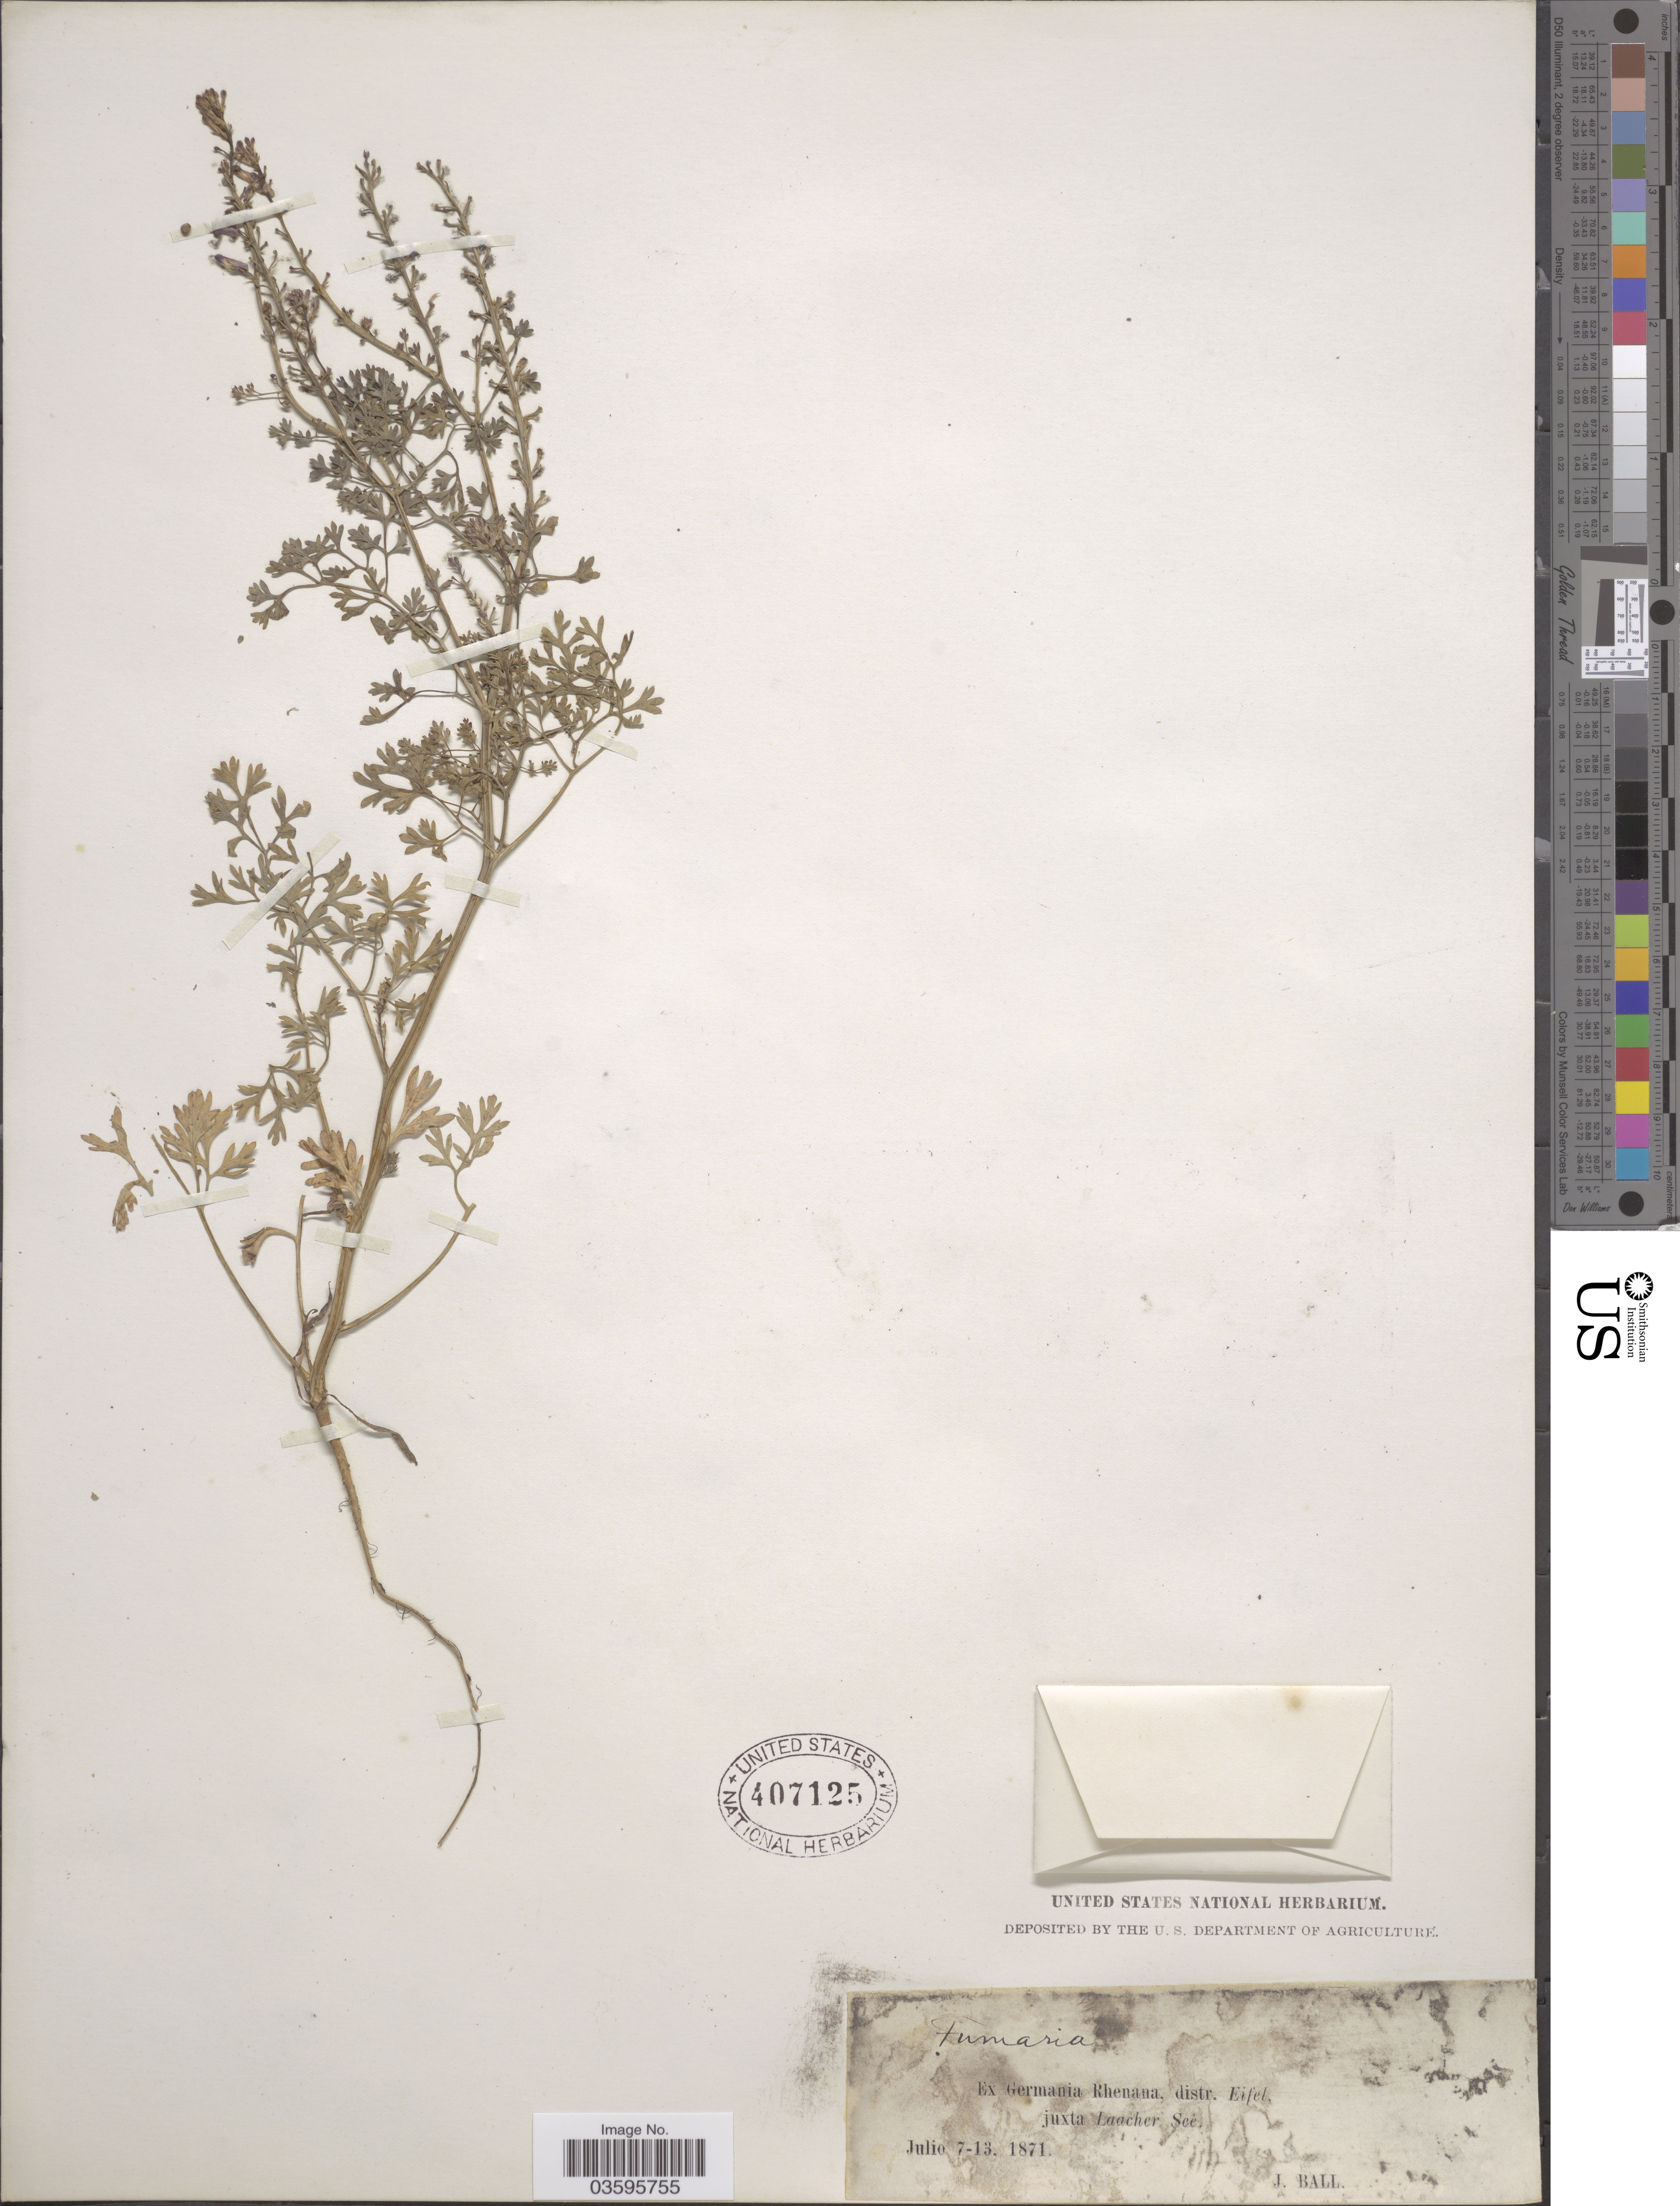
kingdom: Plantae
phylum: Tracheophyta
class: Magnoliopsida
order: Ranunculales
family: Papaveraceae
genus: Fumaria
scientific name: Fumaria sp.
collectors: J. Ball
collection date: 1871-07-07/1871-07-13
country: Germany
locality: Ex Germania Rhenana, distr. Eifel, juxta Laacher Sec.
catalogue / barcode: US 407125